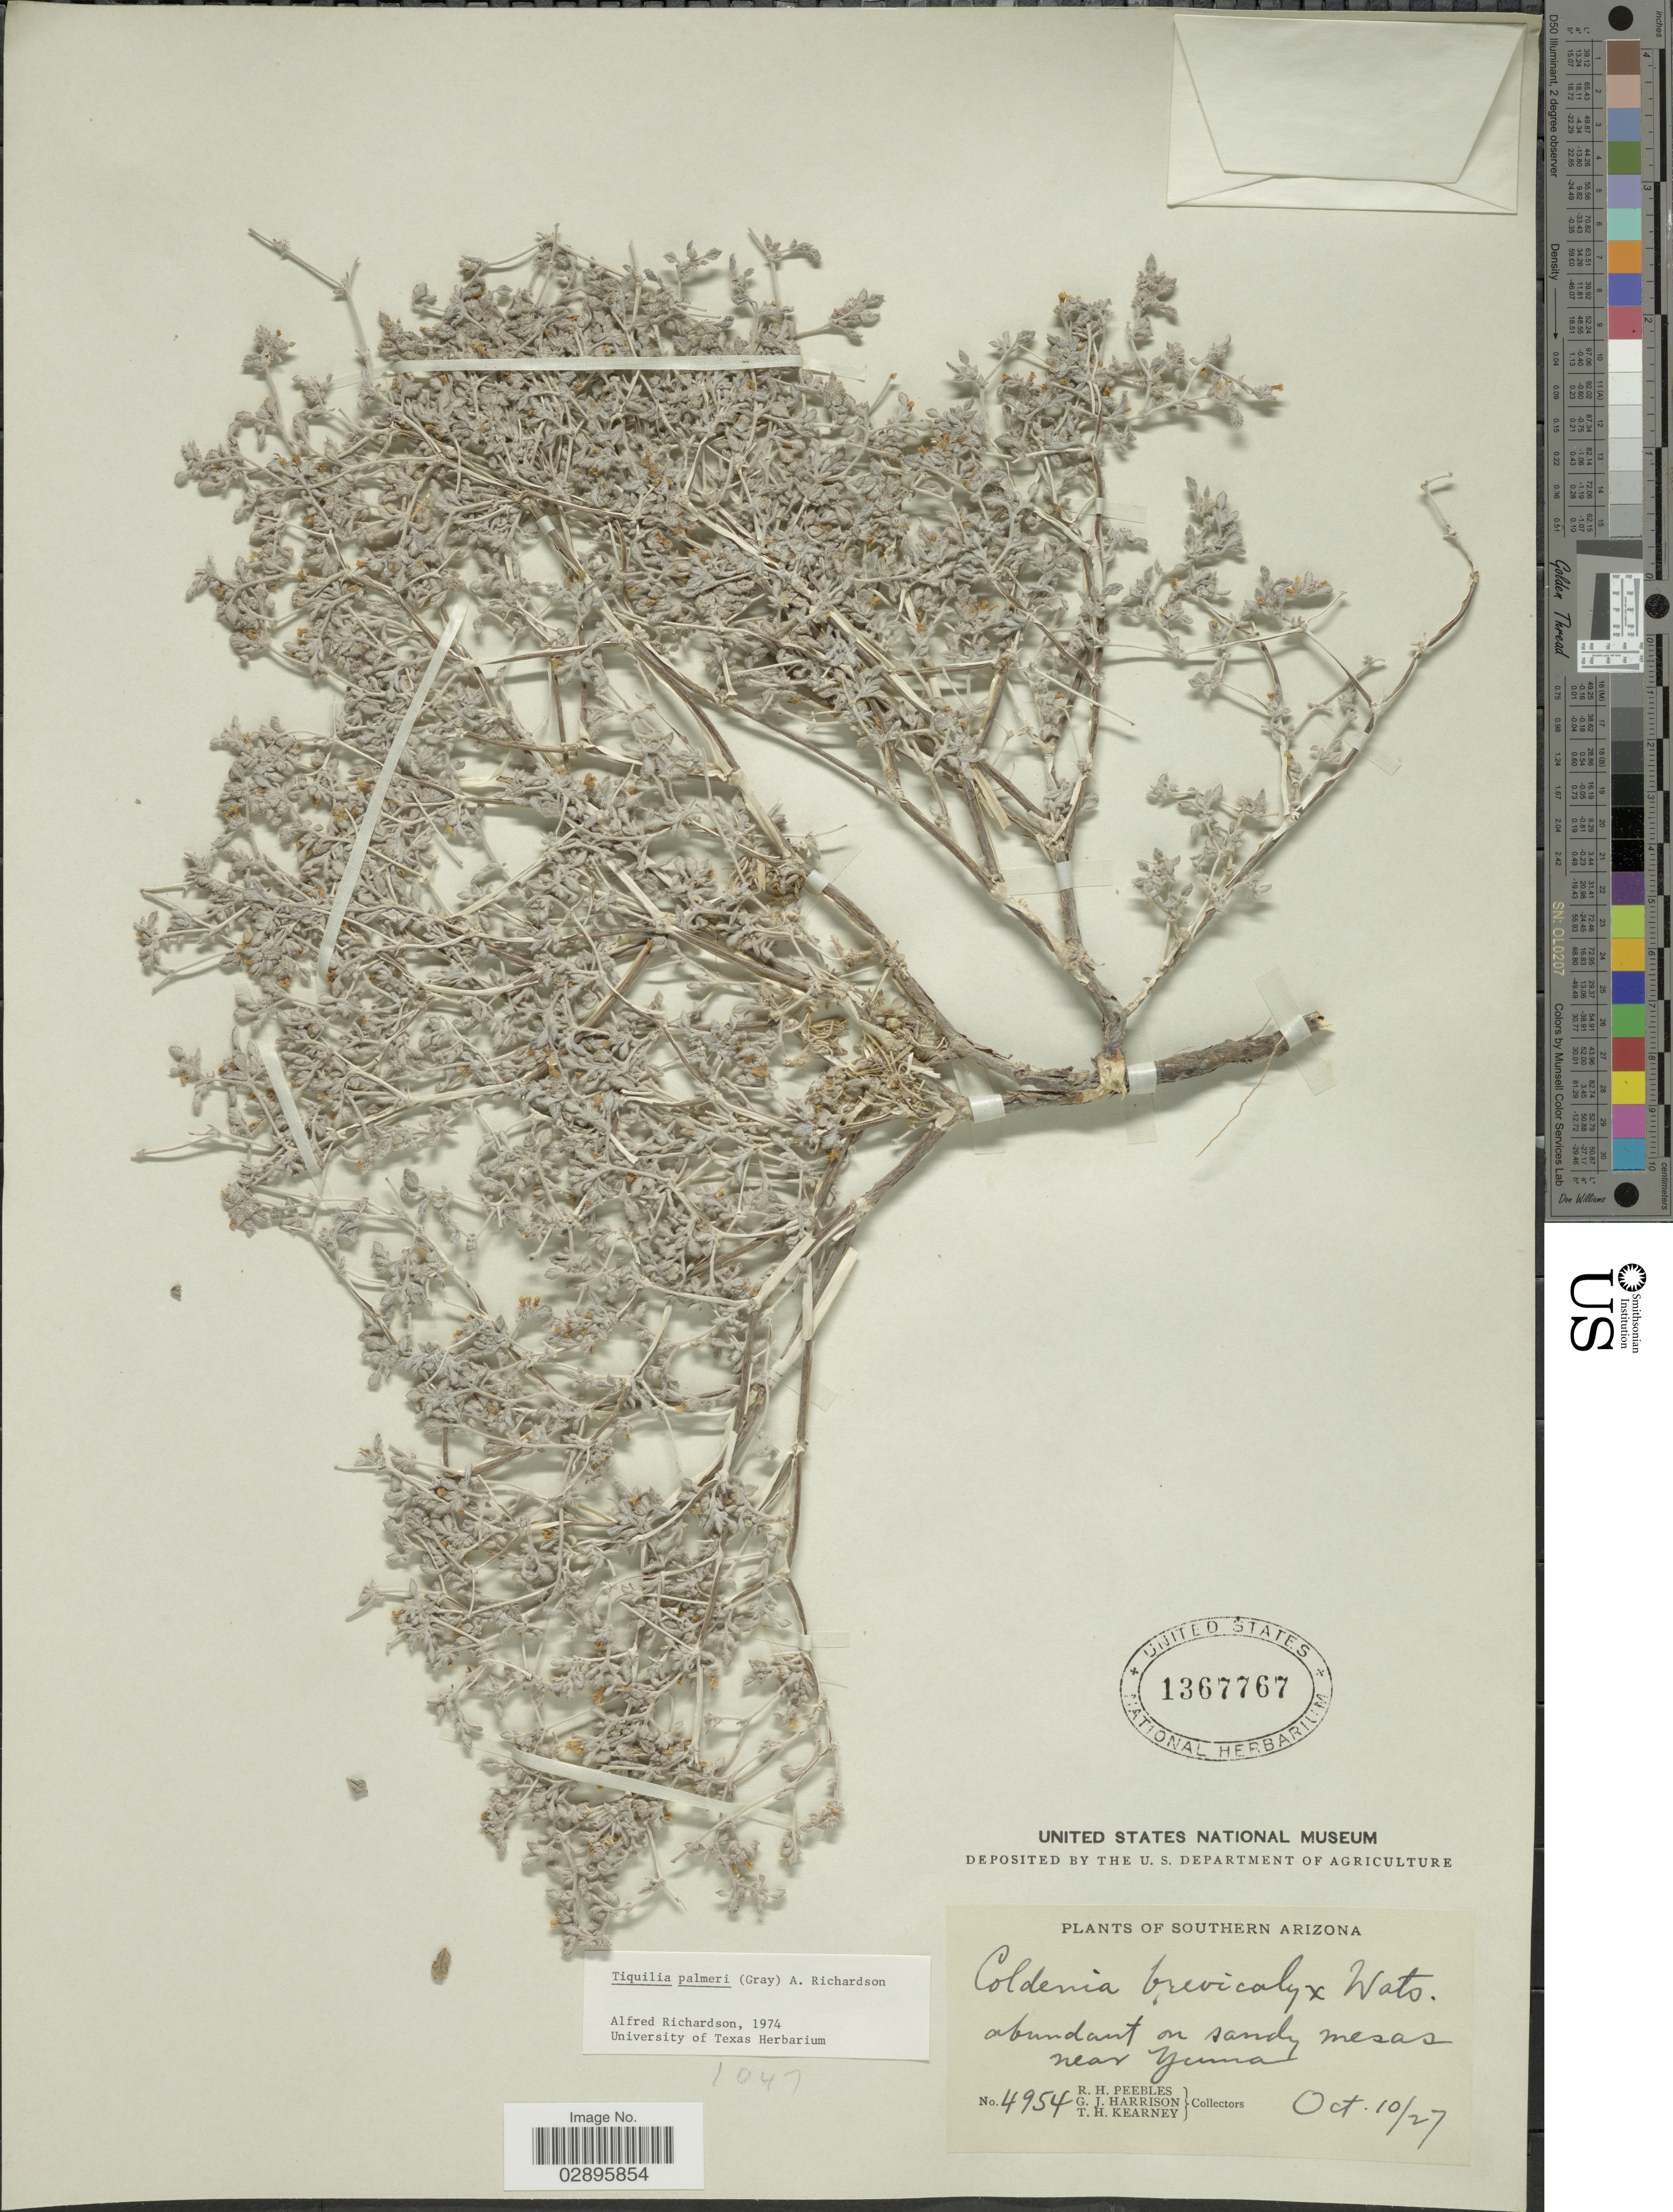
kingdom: Plantae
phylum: Tracheophyta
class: Magnoliopsida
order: Boraginales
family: Ehretiaceae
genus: Tiquilia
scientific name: Tiquilia palmeri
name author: (A. Gray) A.T. Richardson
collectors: R. H. Peebles, G. J. Harrison & T. H. Kearney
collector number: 4954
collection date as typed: Transcribed d/m/y: 10/10/27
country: United States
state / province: Arizona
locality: Southern Arizona, abundant on sandy mesas near Yuma.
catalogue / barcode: US 1367767